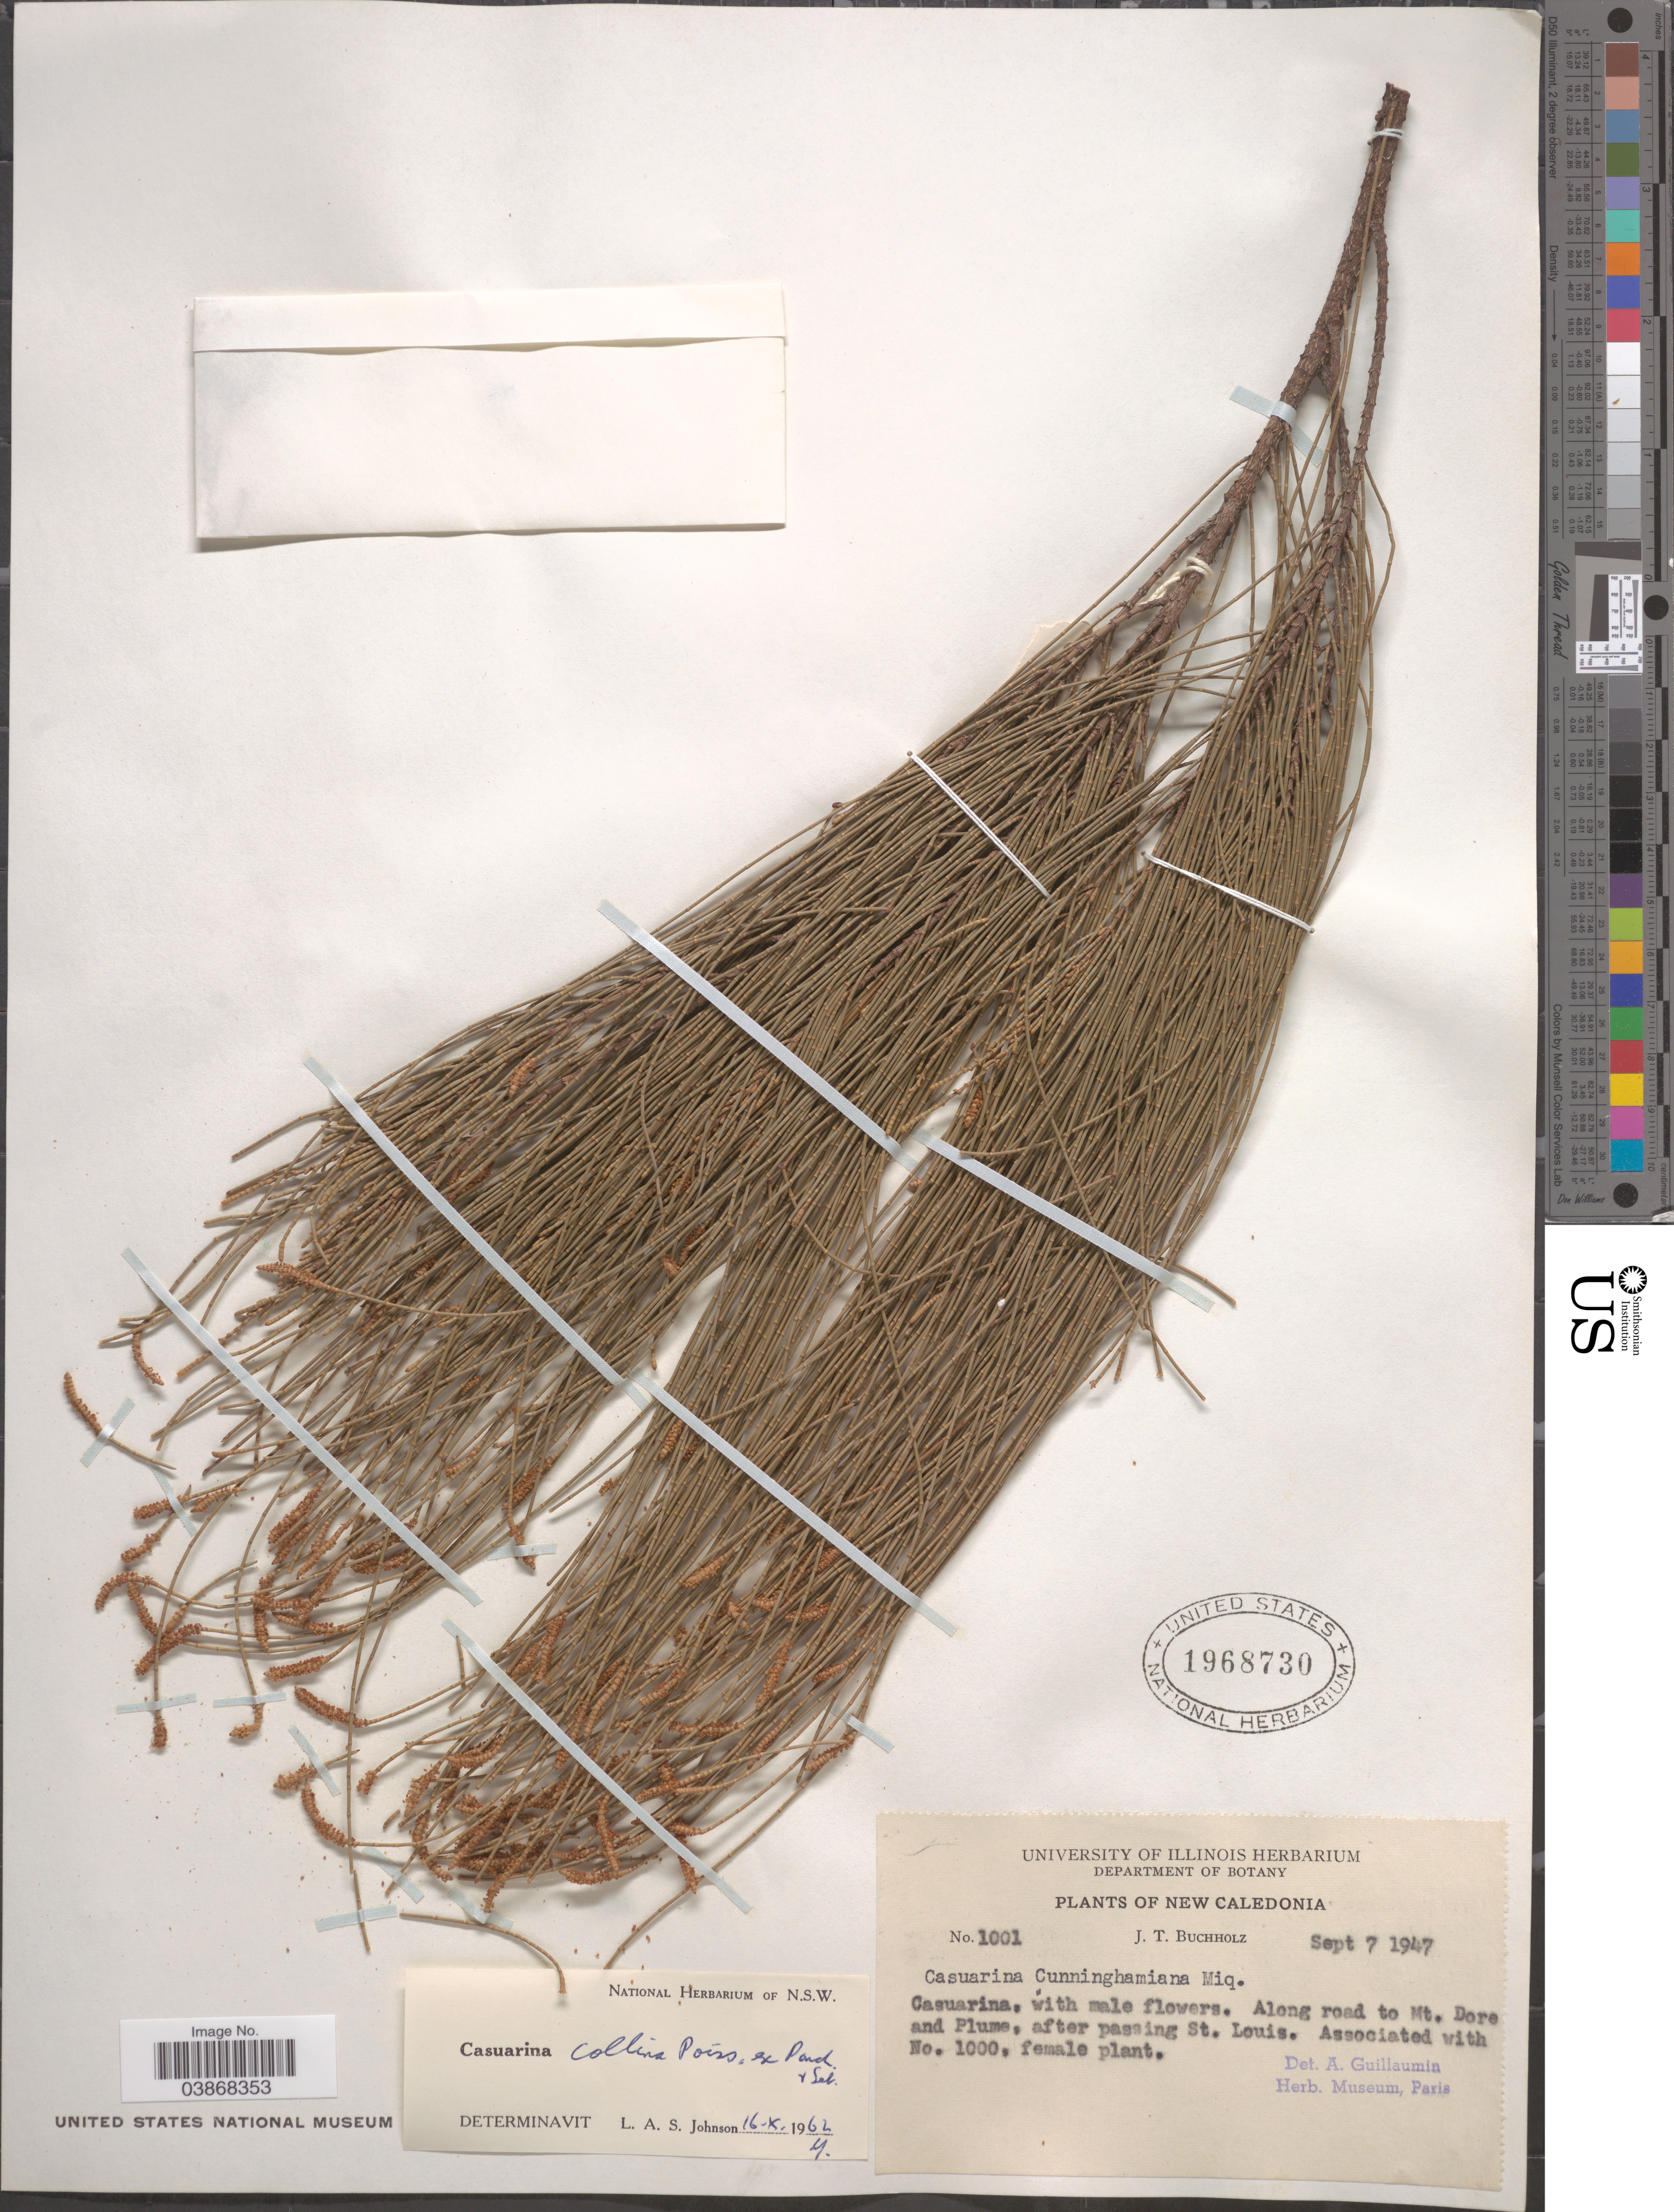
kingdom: Plantae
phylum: Tracheophyta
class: Magnoliopsida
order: Fagales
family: Casuarinaceae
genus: Casuarina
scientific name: Casuarina collina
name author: J. Poiss. ex Pancher & Sebert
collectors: J. Buccholz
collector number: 1001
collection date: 1947-09-07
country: New Caledonia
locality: Along road to Mt. Dore and Plume, after passing St. Louis.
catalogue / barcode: US 1968730